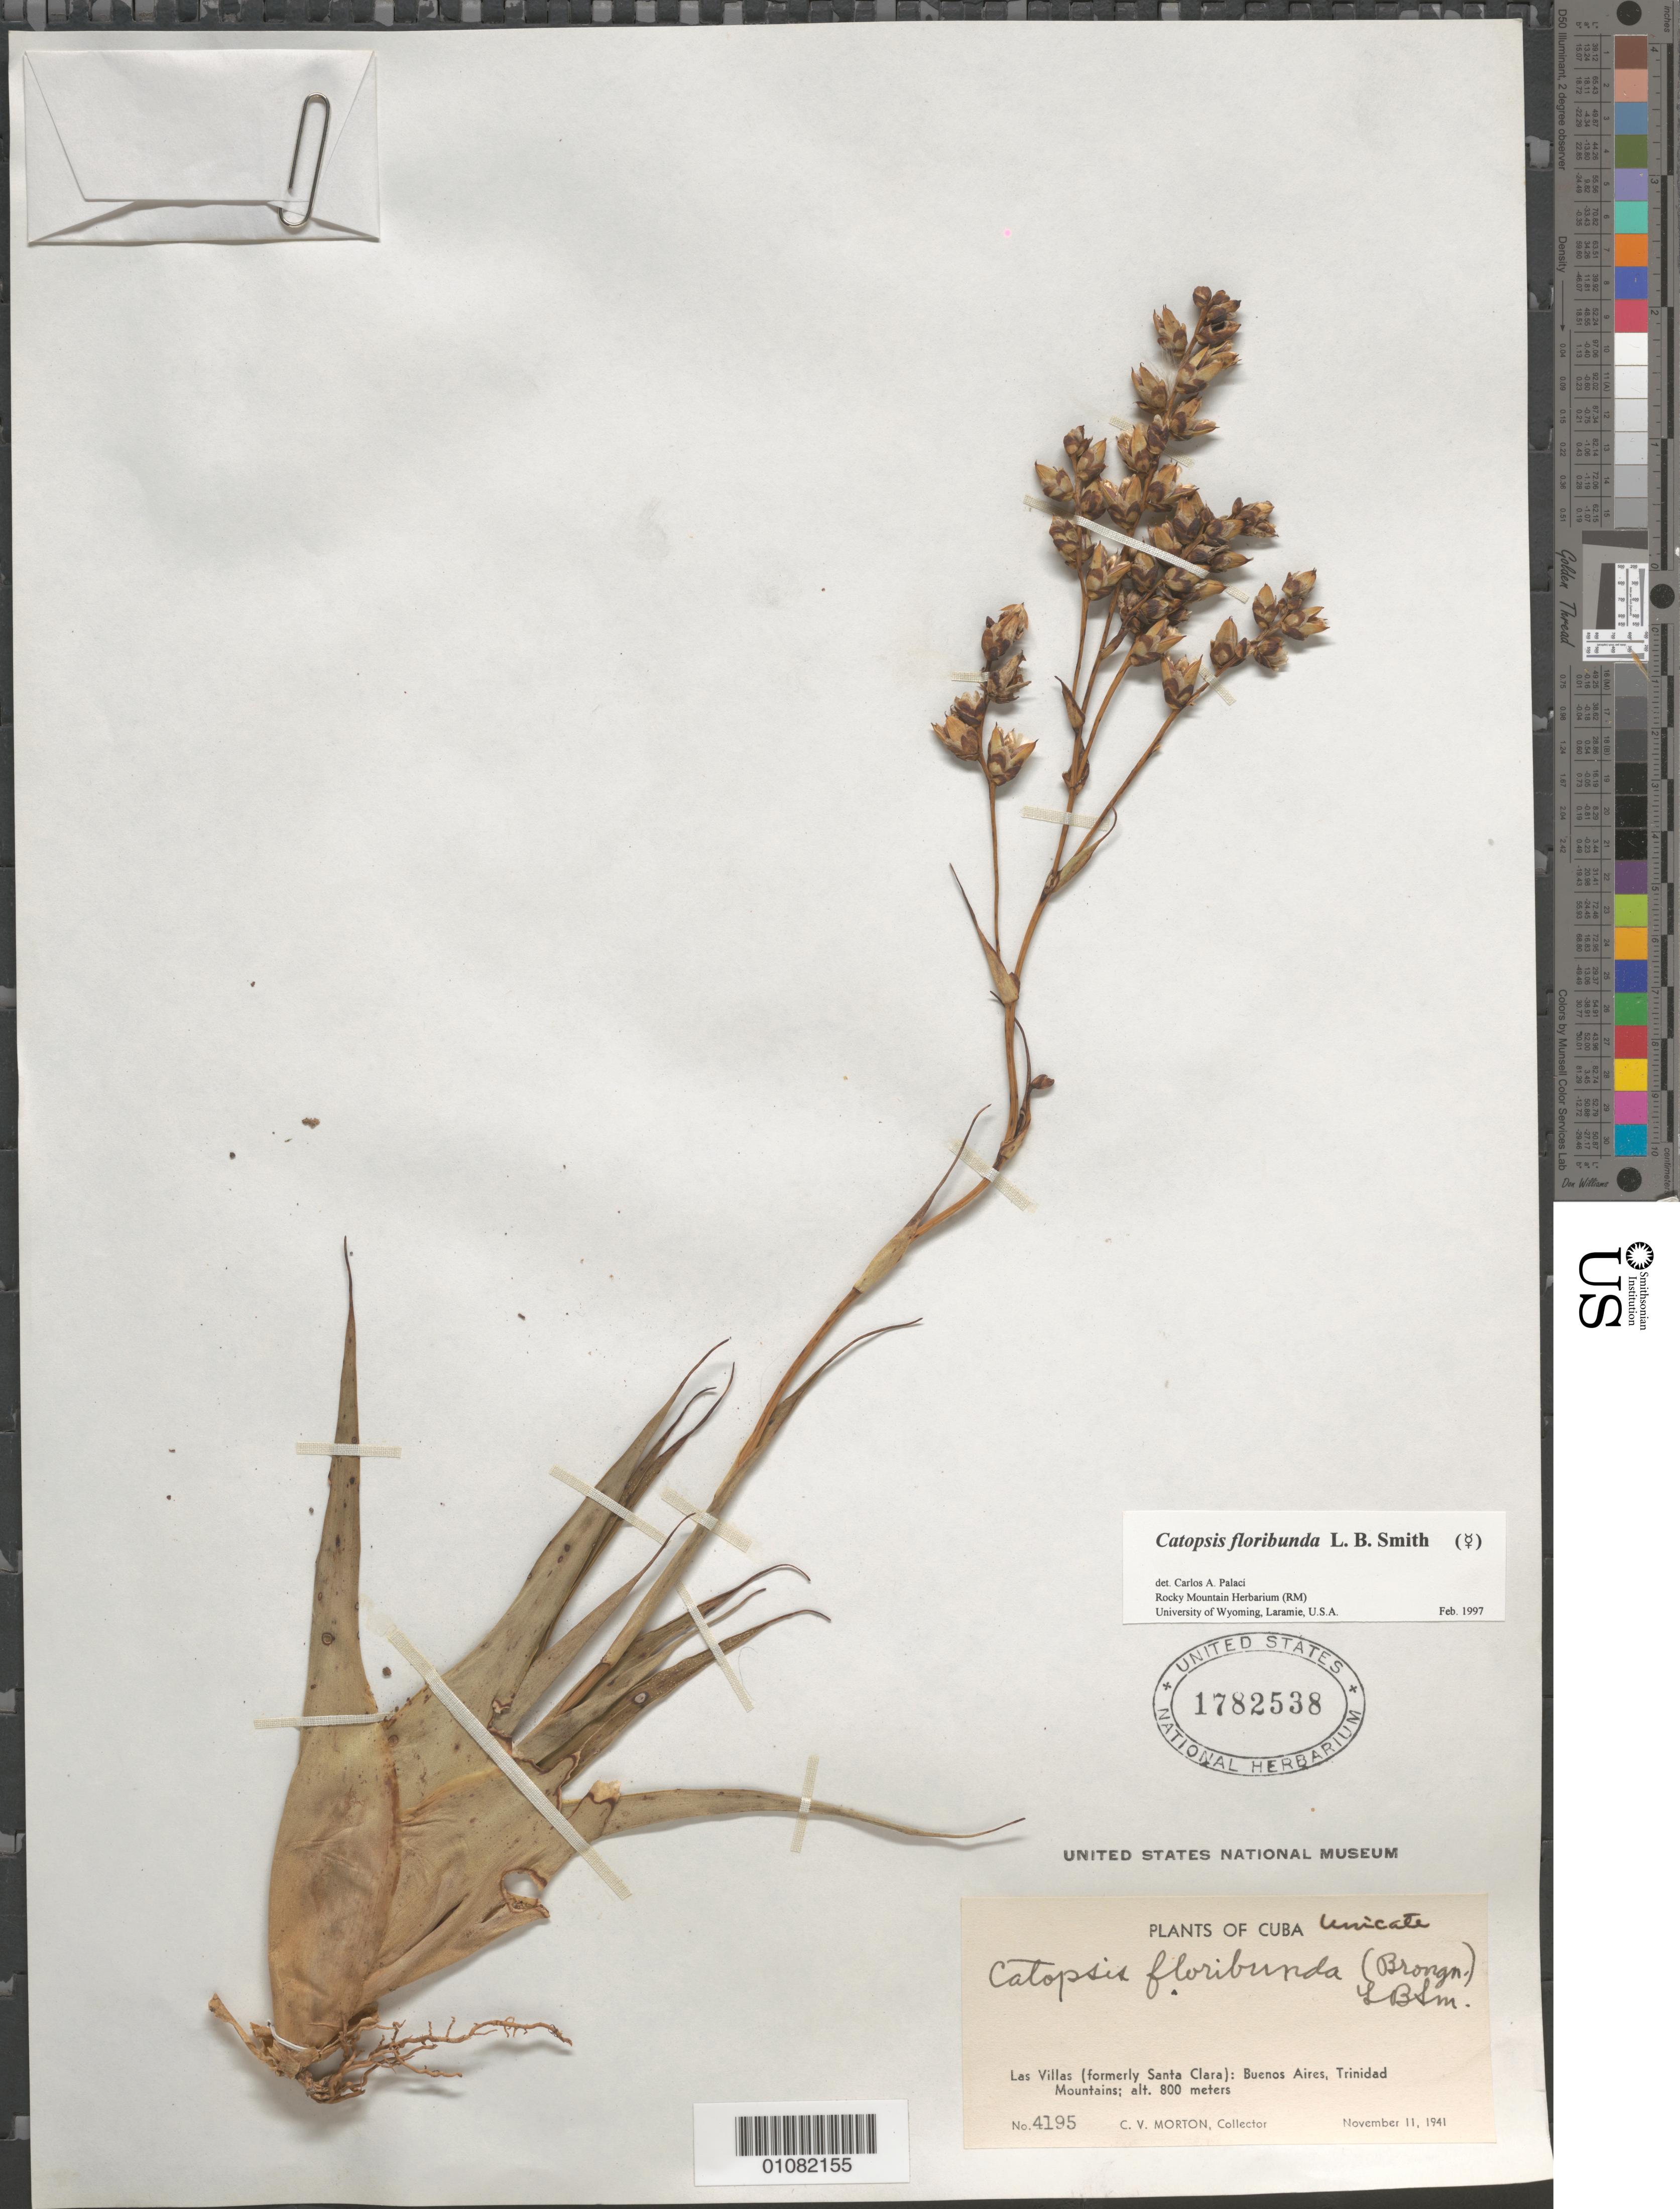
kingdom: Plantae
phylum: Tracheophyta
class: Liliopsida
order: Poales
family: Bromeliaceae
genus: Catopsis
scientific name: Catopsis floribunda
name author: L.B. Sm.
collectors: C. V. Morton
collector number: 4195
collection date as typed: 11 Nov 1941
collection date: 1941-11-11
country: Cuba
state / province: Villa Clara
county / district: Santa Clara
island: Cuba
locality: Las Villas (Formerly Santa Clara): Buenos Aires, Trinidad Mountains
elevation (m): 800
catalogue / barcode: US 1782538